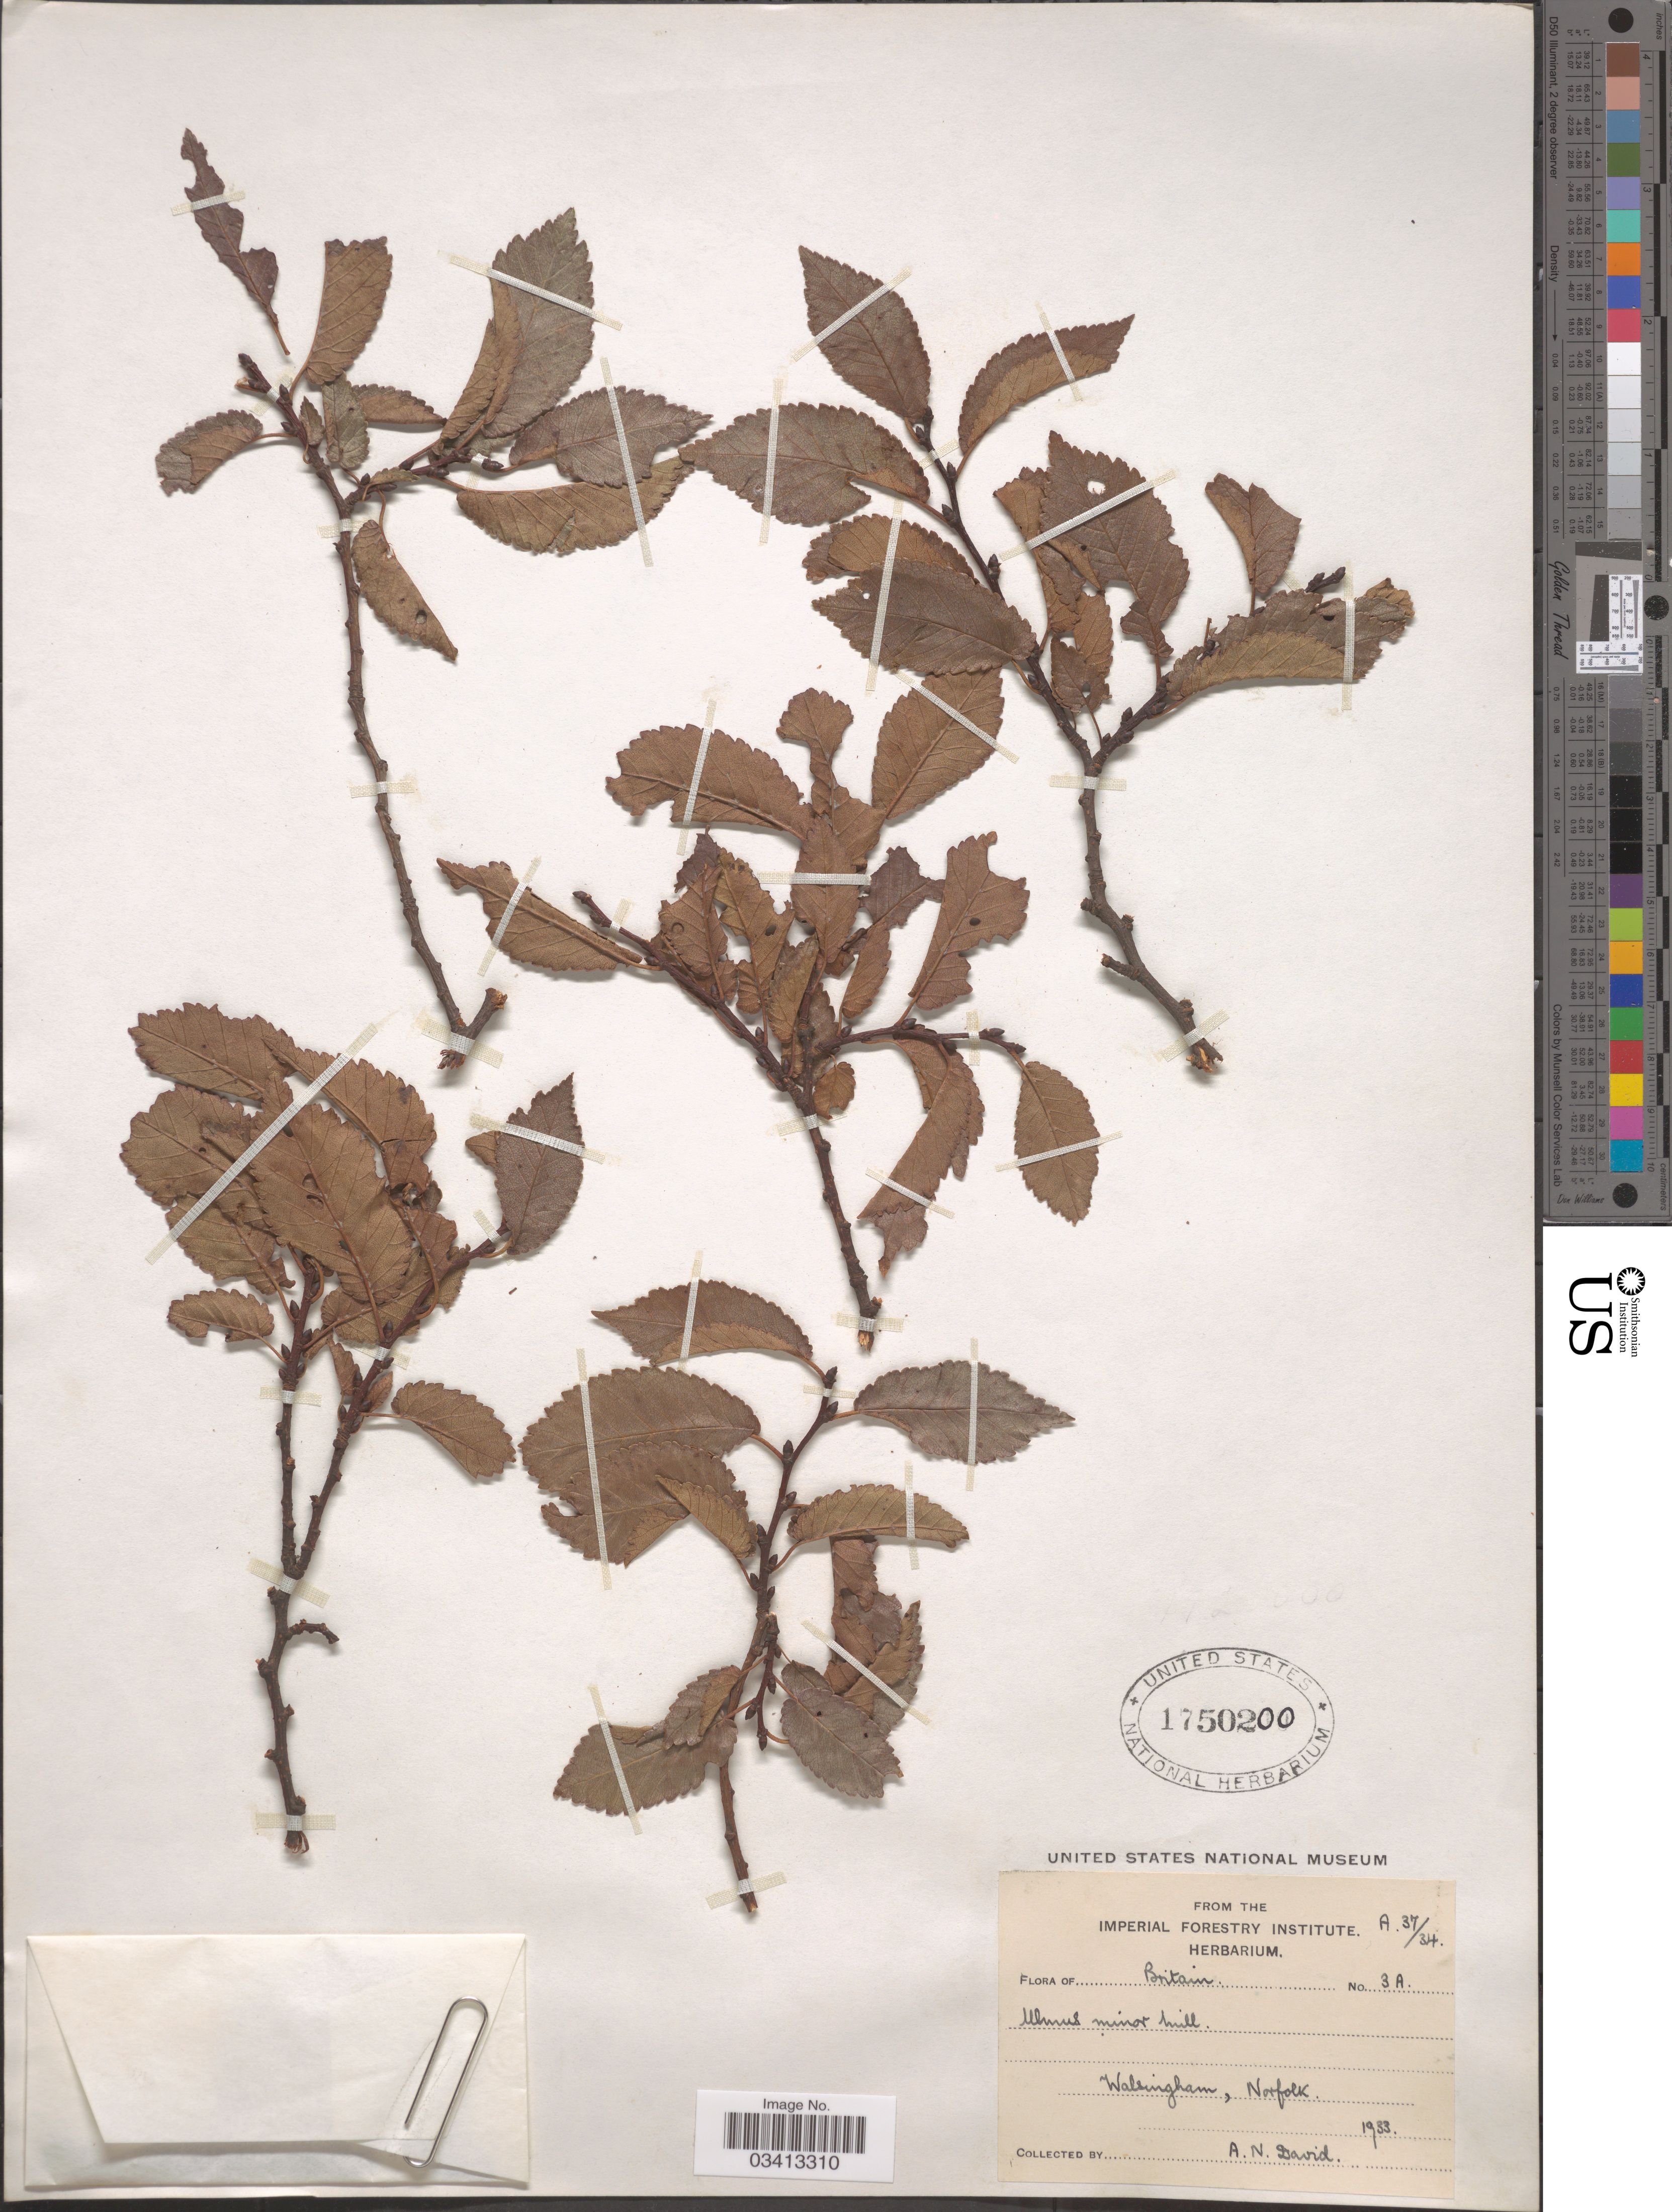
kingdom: Plantae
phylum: Tracheophyta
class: Magnoliopsida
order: Rosales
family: Ulmaceae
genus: Ulmus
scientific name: Ulmus minor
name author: Mill.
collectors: A. David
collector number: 3A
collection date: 1933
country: Australia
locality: Britain. Walsingham, Norfolk.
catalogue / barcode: US 1750200